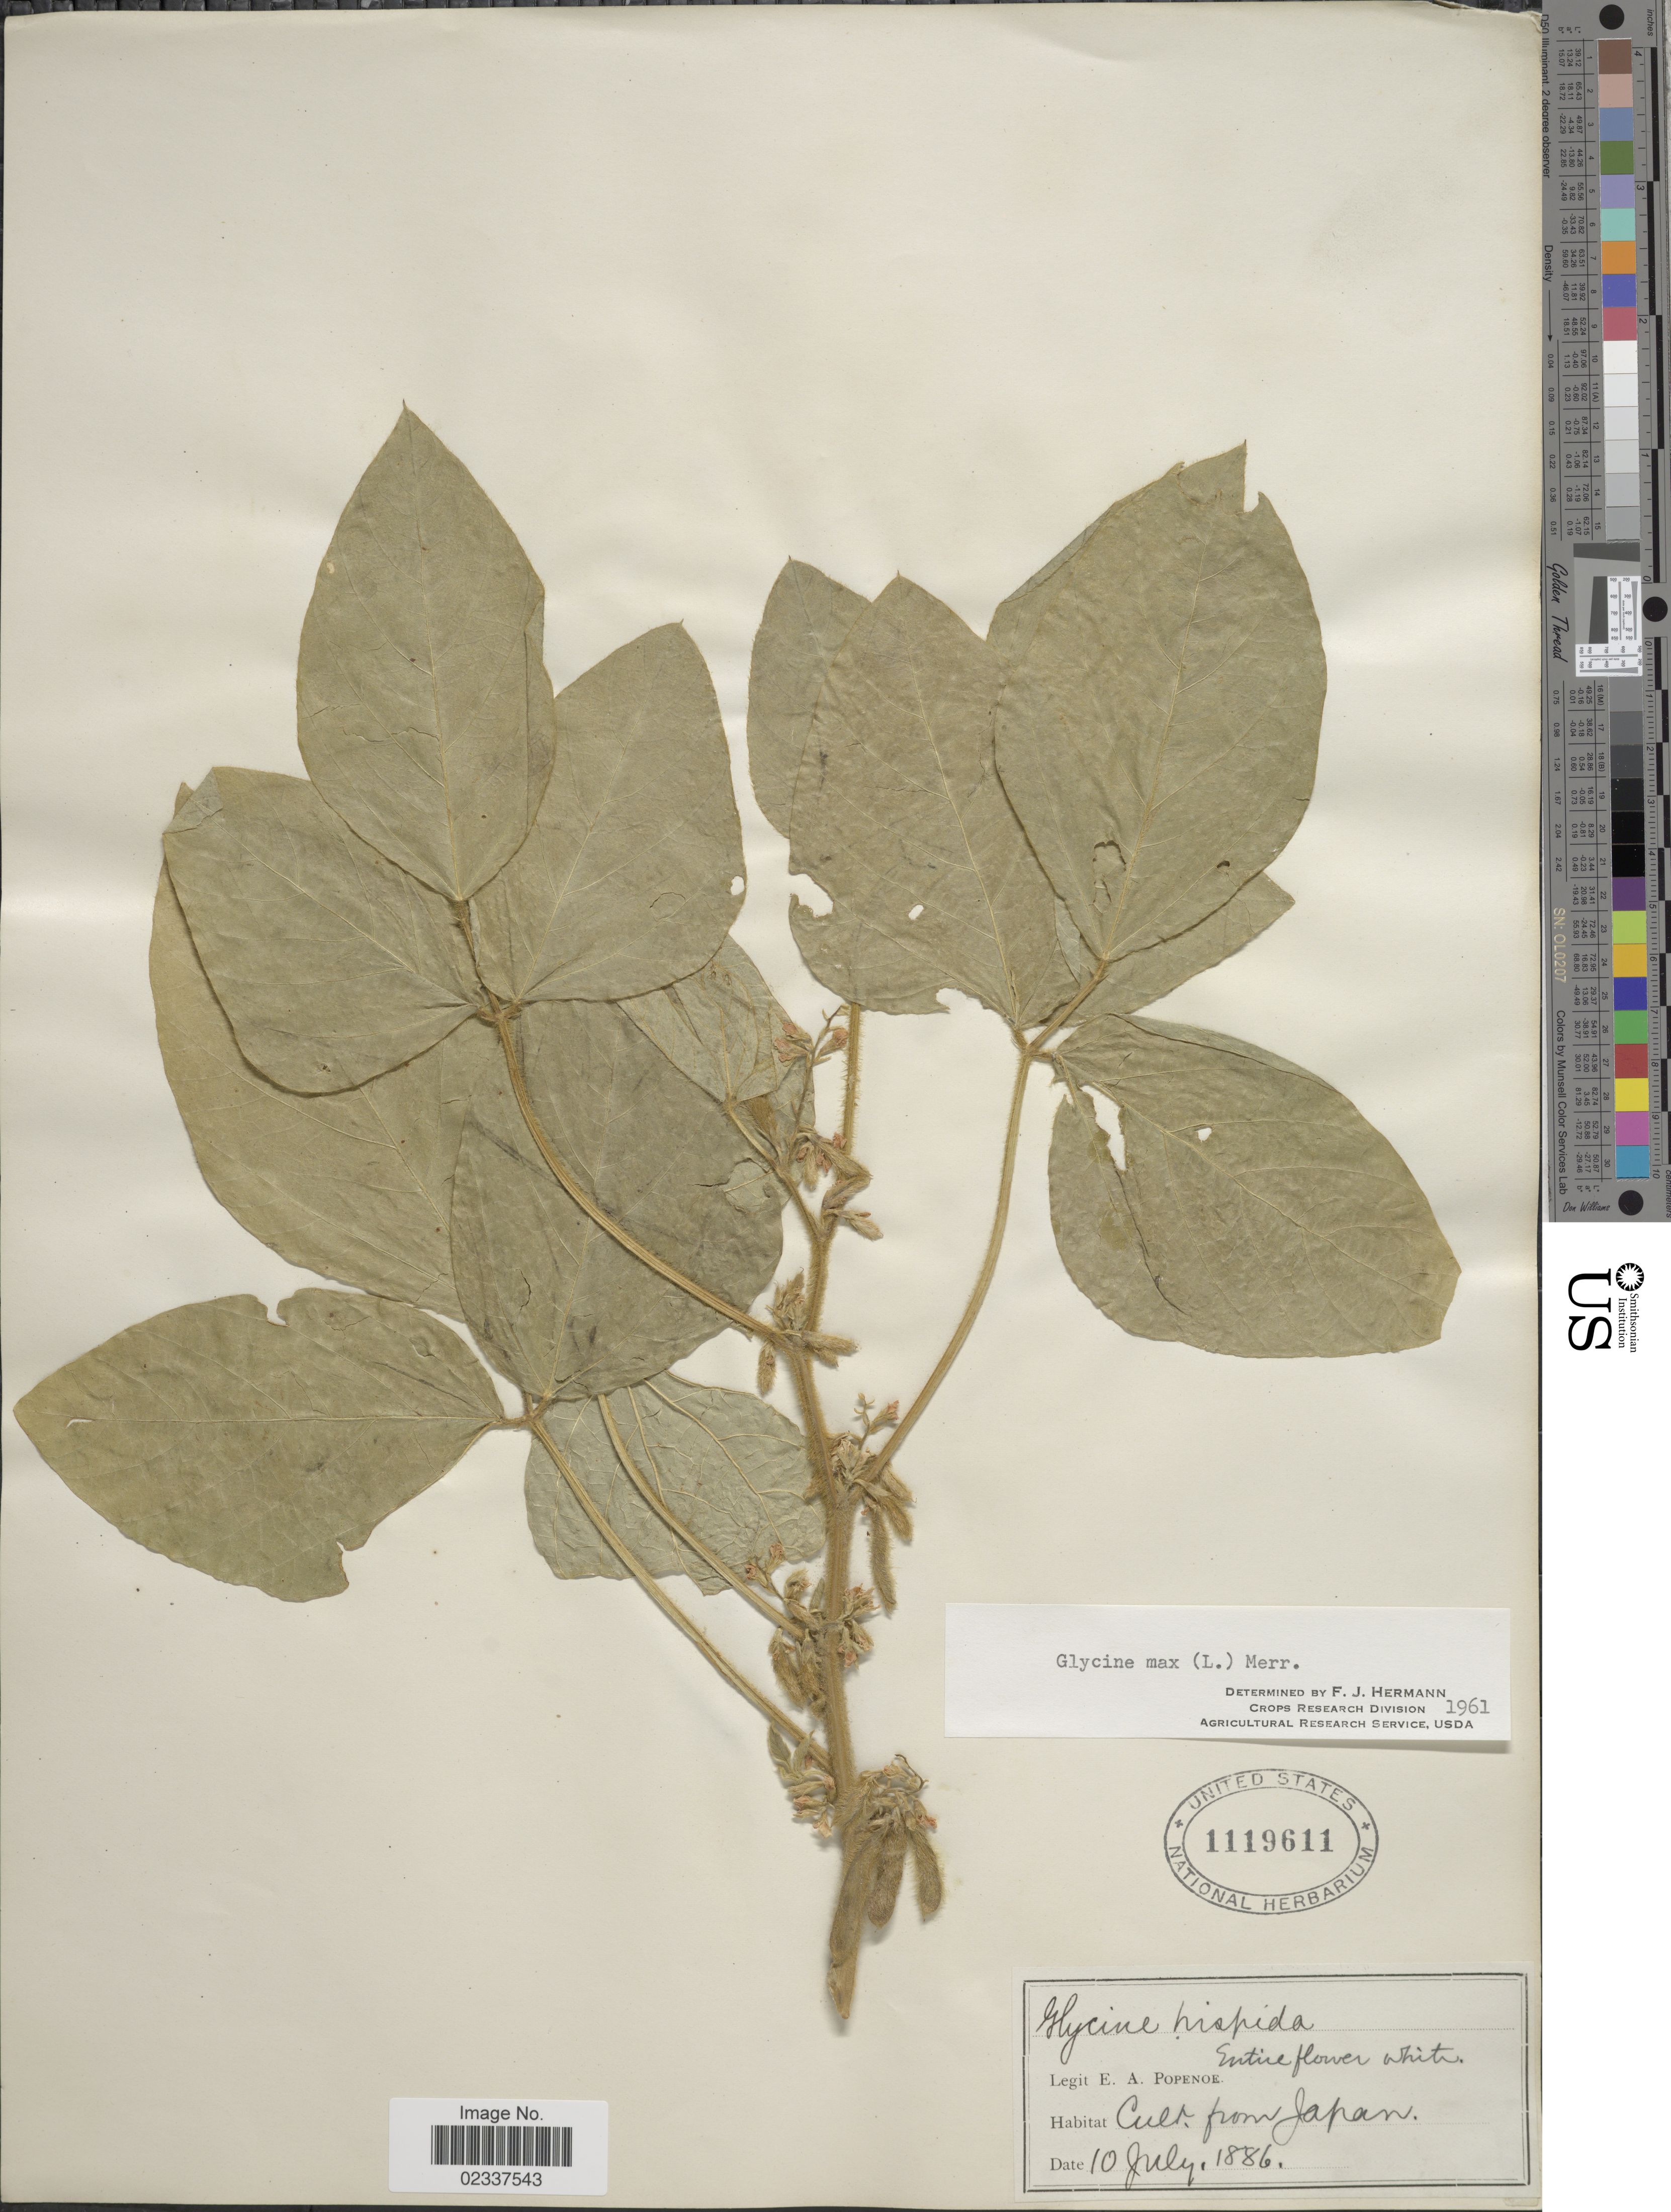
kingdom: Plantae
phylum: Tracheophyta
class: Magnoliopsida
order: Fabales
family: Fabaceae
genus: Glycine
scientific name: Glycine max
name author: (L.) Merr.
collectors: E. A. Popenoe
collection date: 1886-07-10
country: Japan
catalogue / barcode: US 1119611